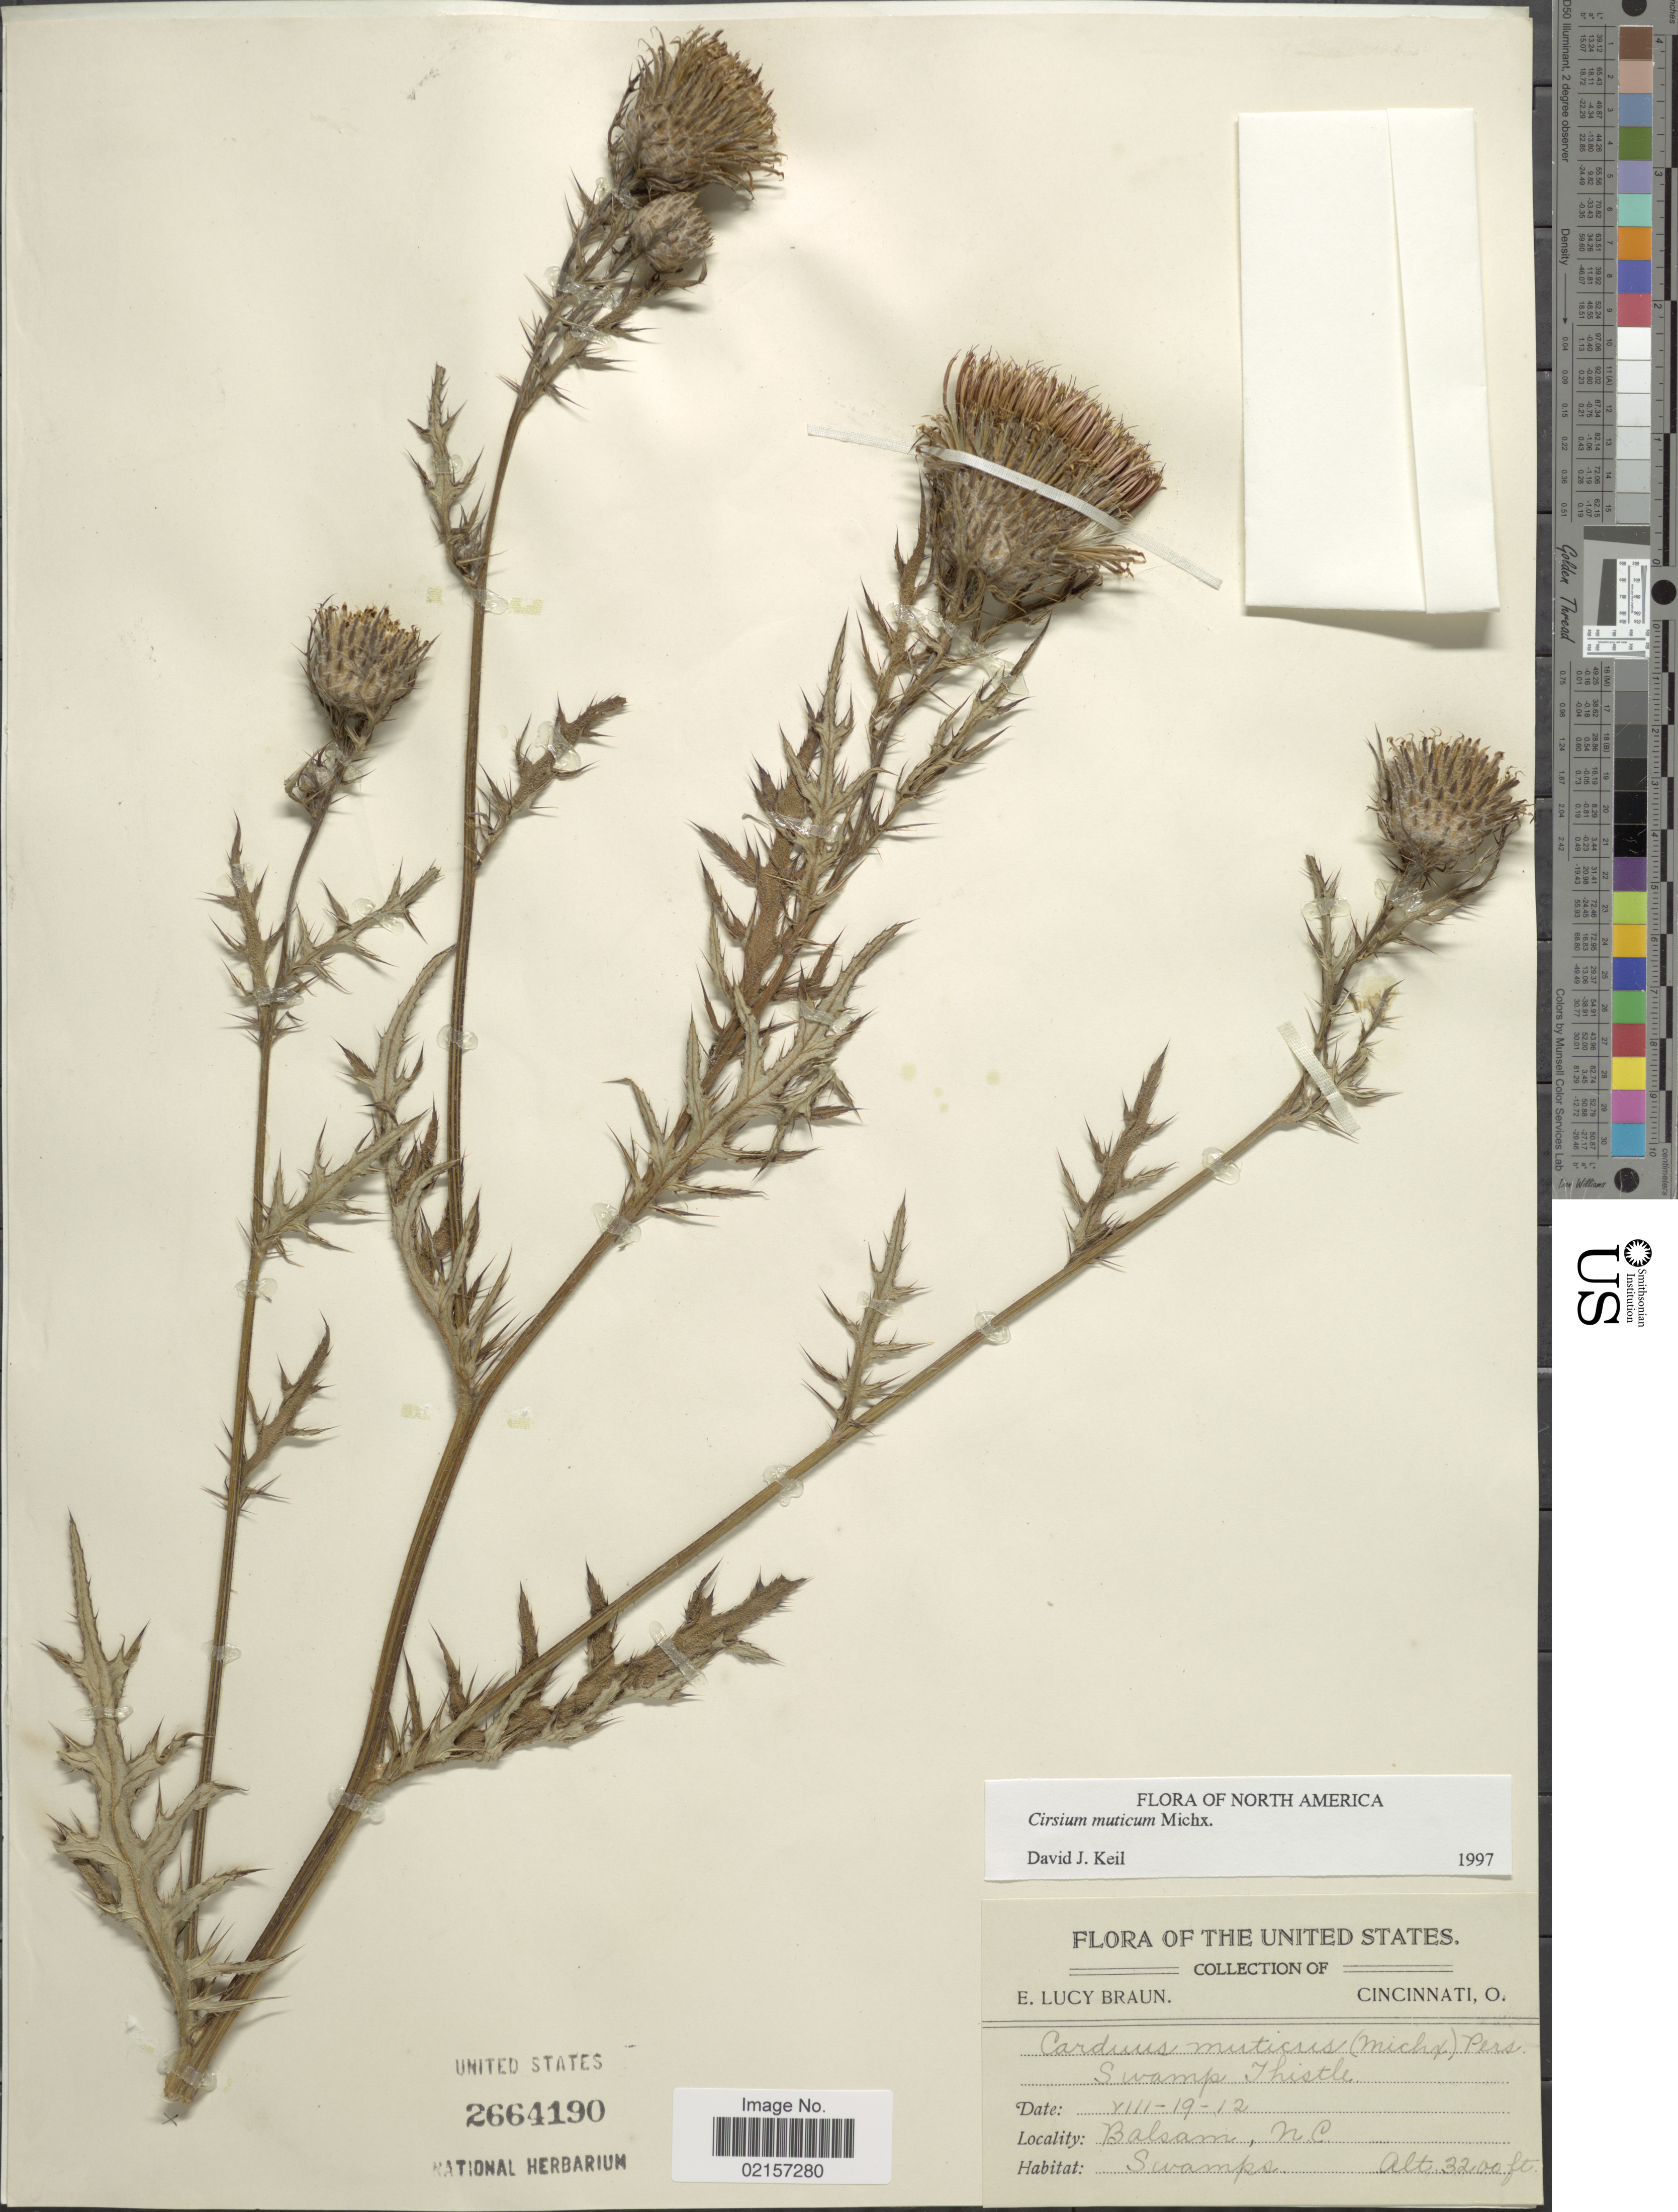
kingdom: Plantae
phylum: Tracheophyta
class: Magnoliopsida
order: Asterales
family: Asteraceae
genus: Cirsium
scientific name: Cirsium muticum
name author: Michx.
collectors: E. L. Braun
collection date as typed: Transcribed d/m/y: 19/8/12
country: United States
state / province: North Carolina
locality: Balsam, Swamps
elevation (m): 975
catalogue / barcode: US 2664190